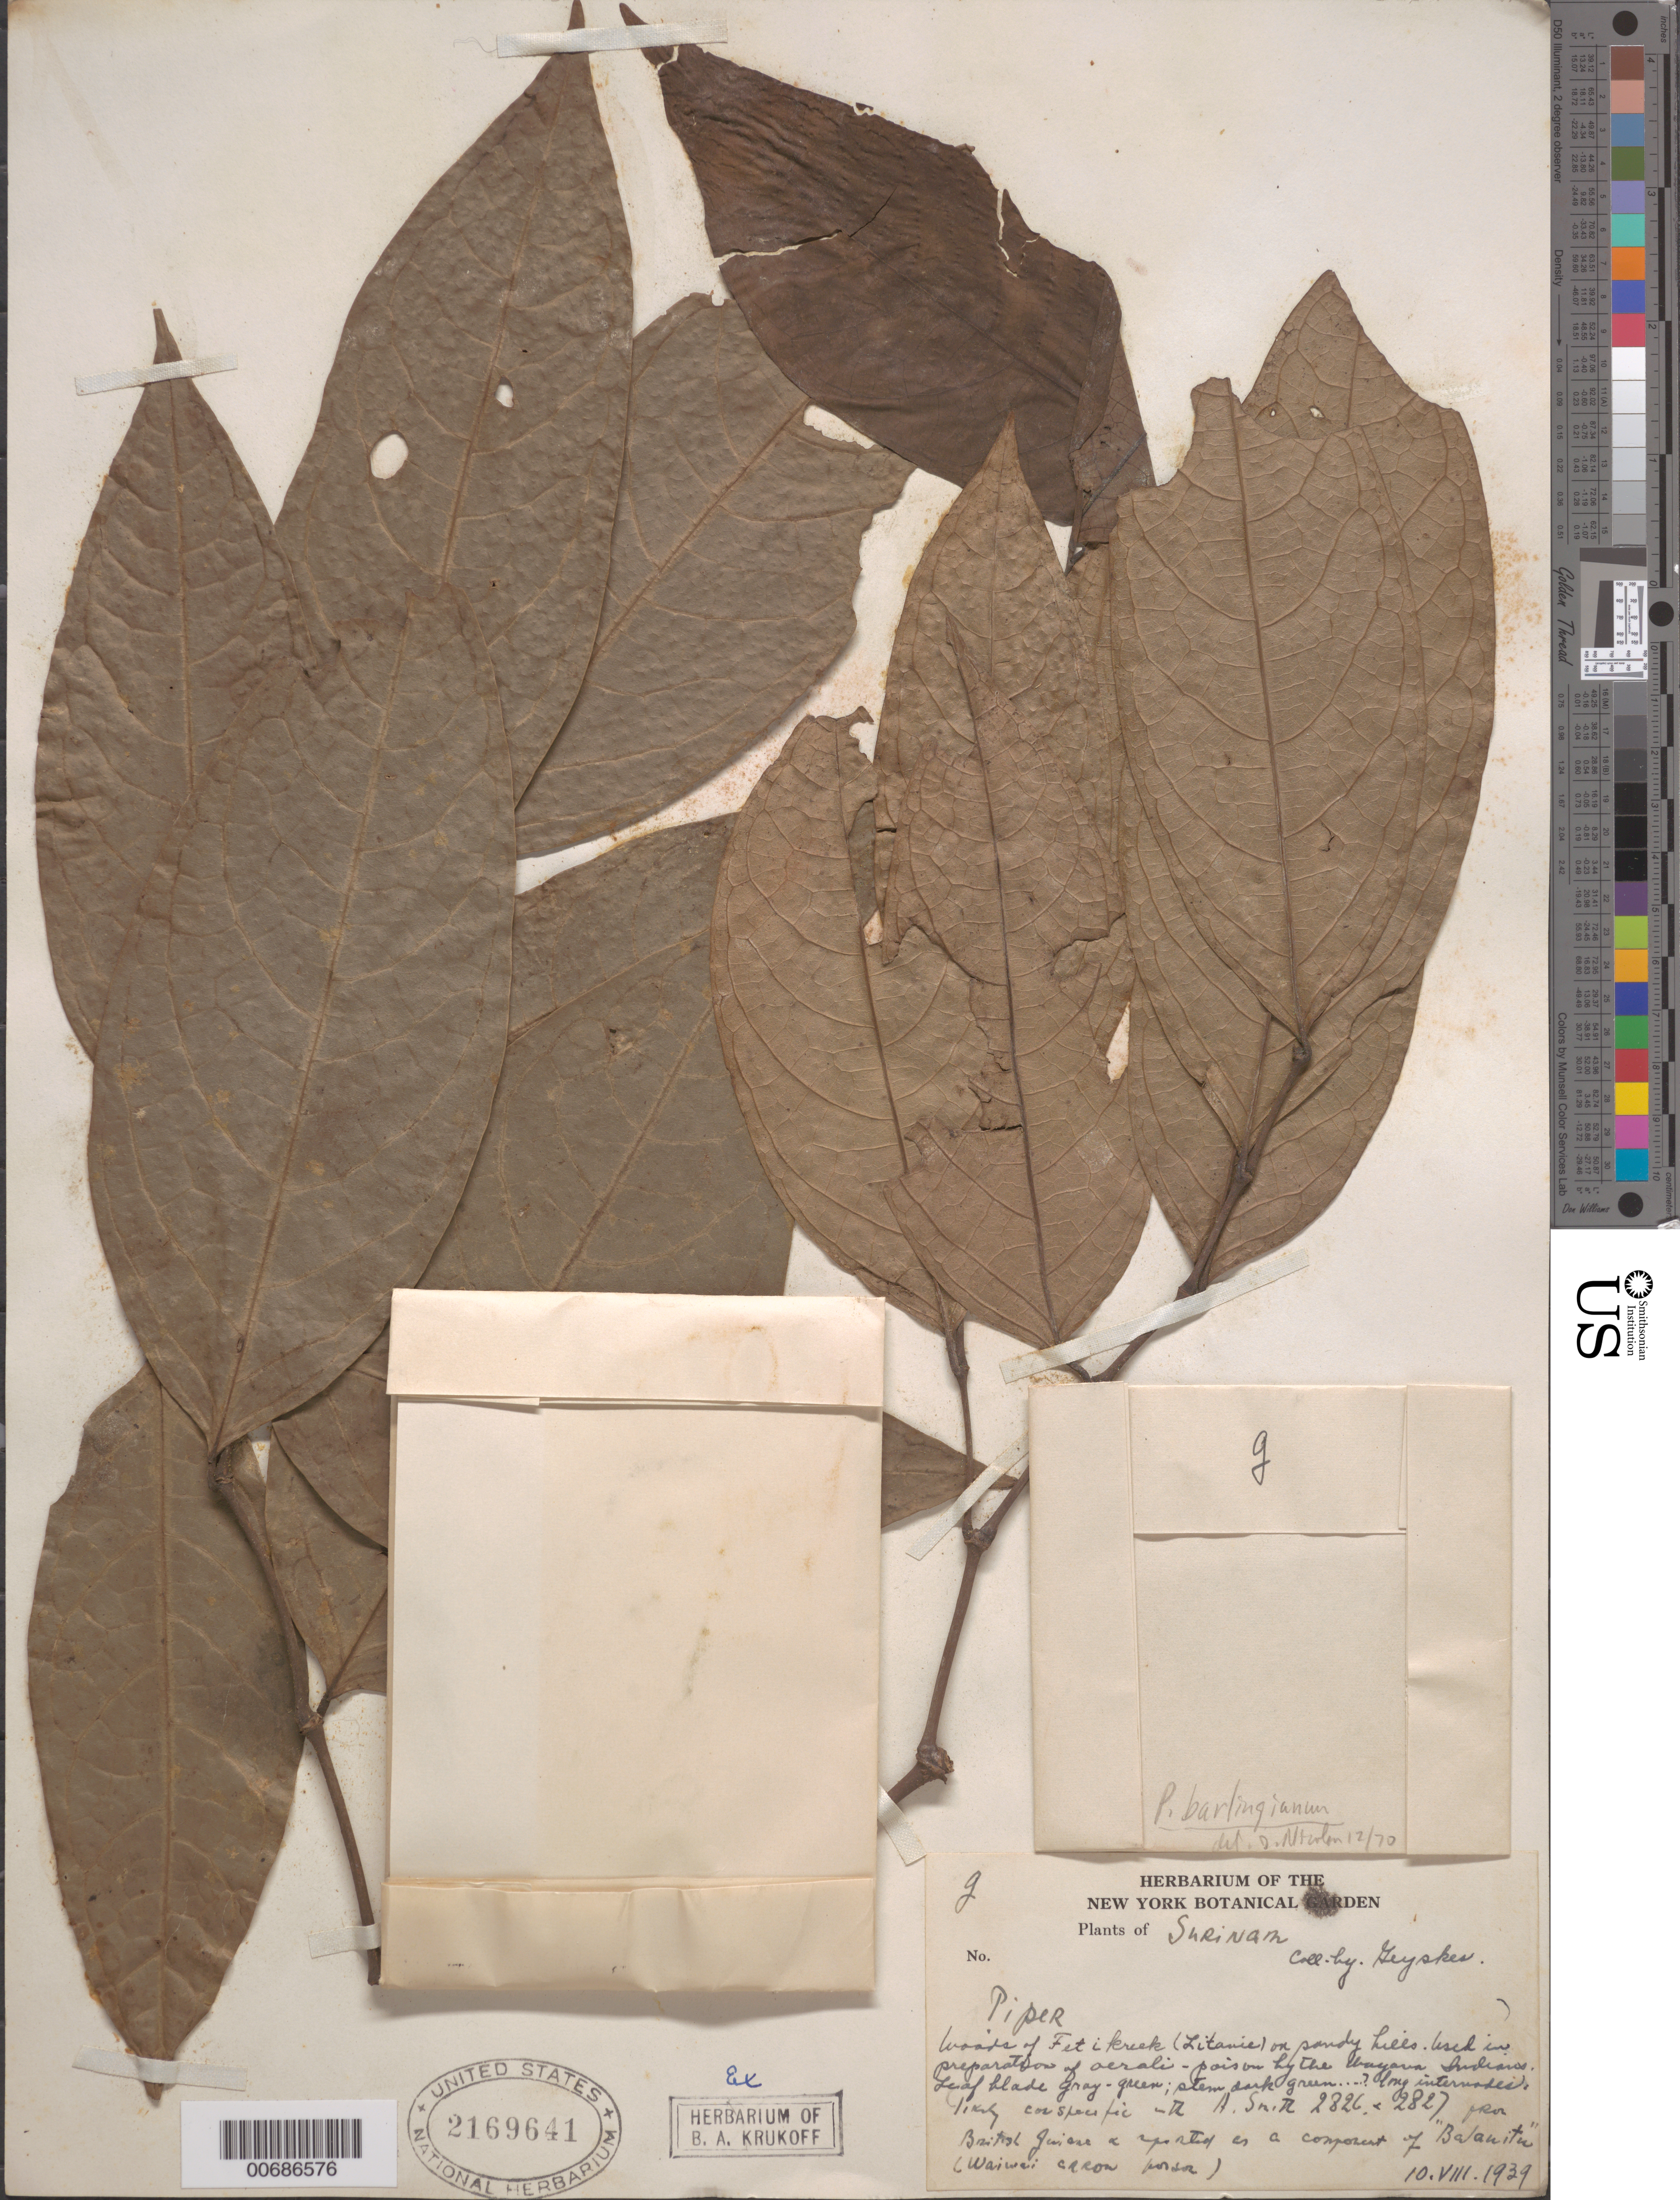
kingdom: Plantae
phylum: Tracheophyta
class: Magnoliopsida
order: Piperales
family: Piperaceae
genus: Piper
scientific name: Piper bartlingianum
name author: (Miq.) C. DC.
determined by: Nicolson, Dan H.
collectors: D. Geijskes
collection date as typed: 10-Aug-39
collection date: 1939-08-10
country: Suriname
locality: Alimiedë (Wag.) at Fetikreek, Litanie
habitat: Sandy Hills, sling upland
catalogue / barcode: US 2169641